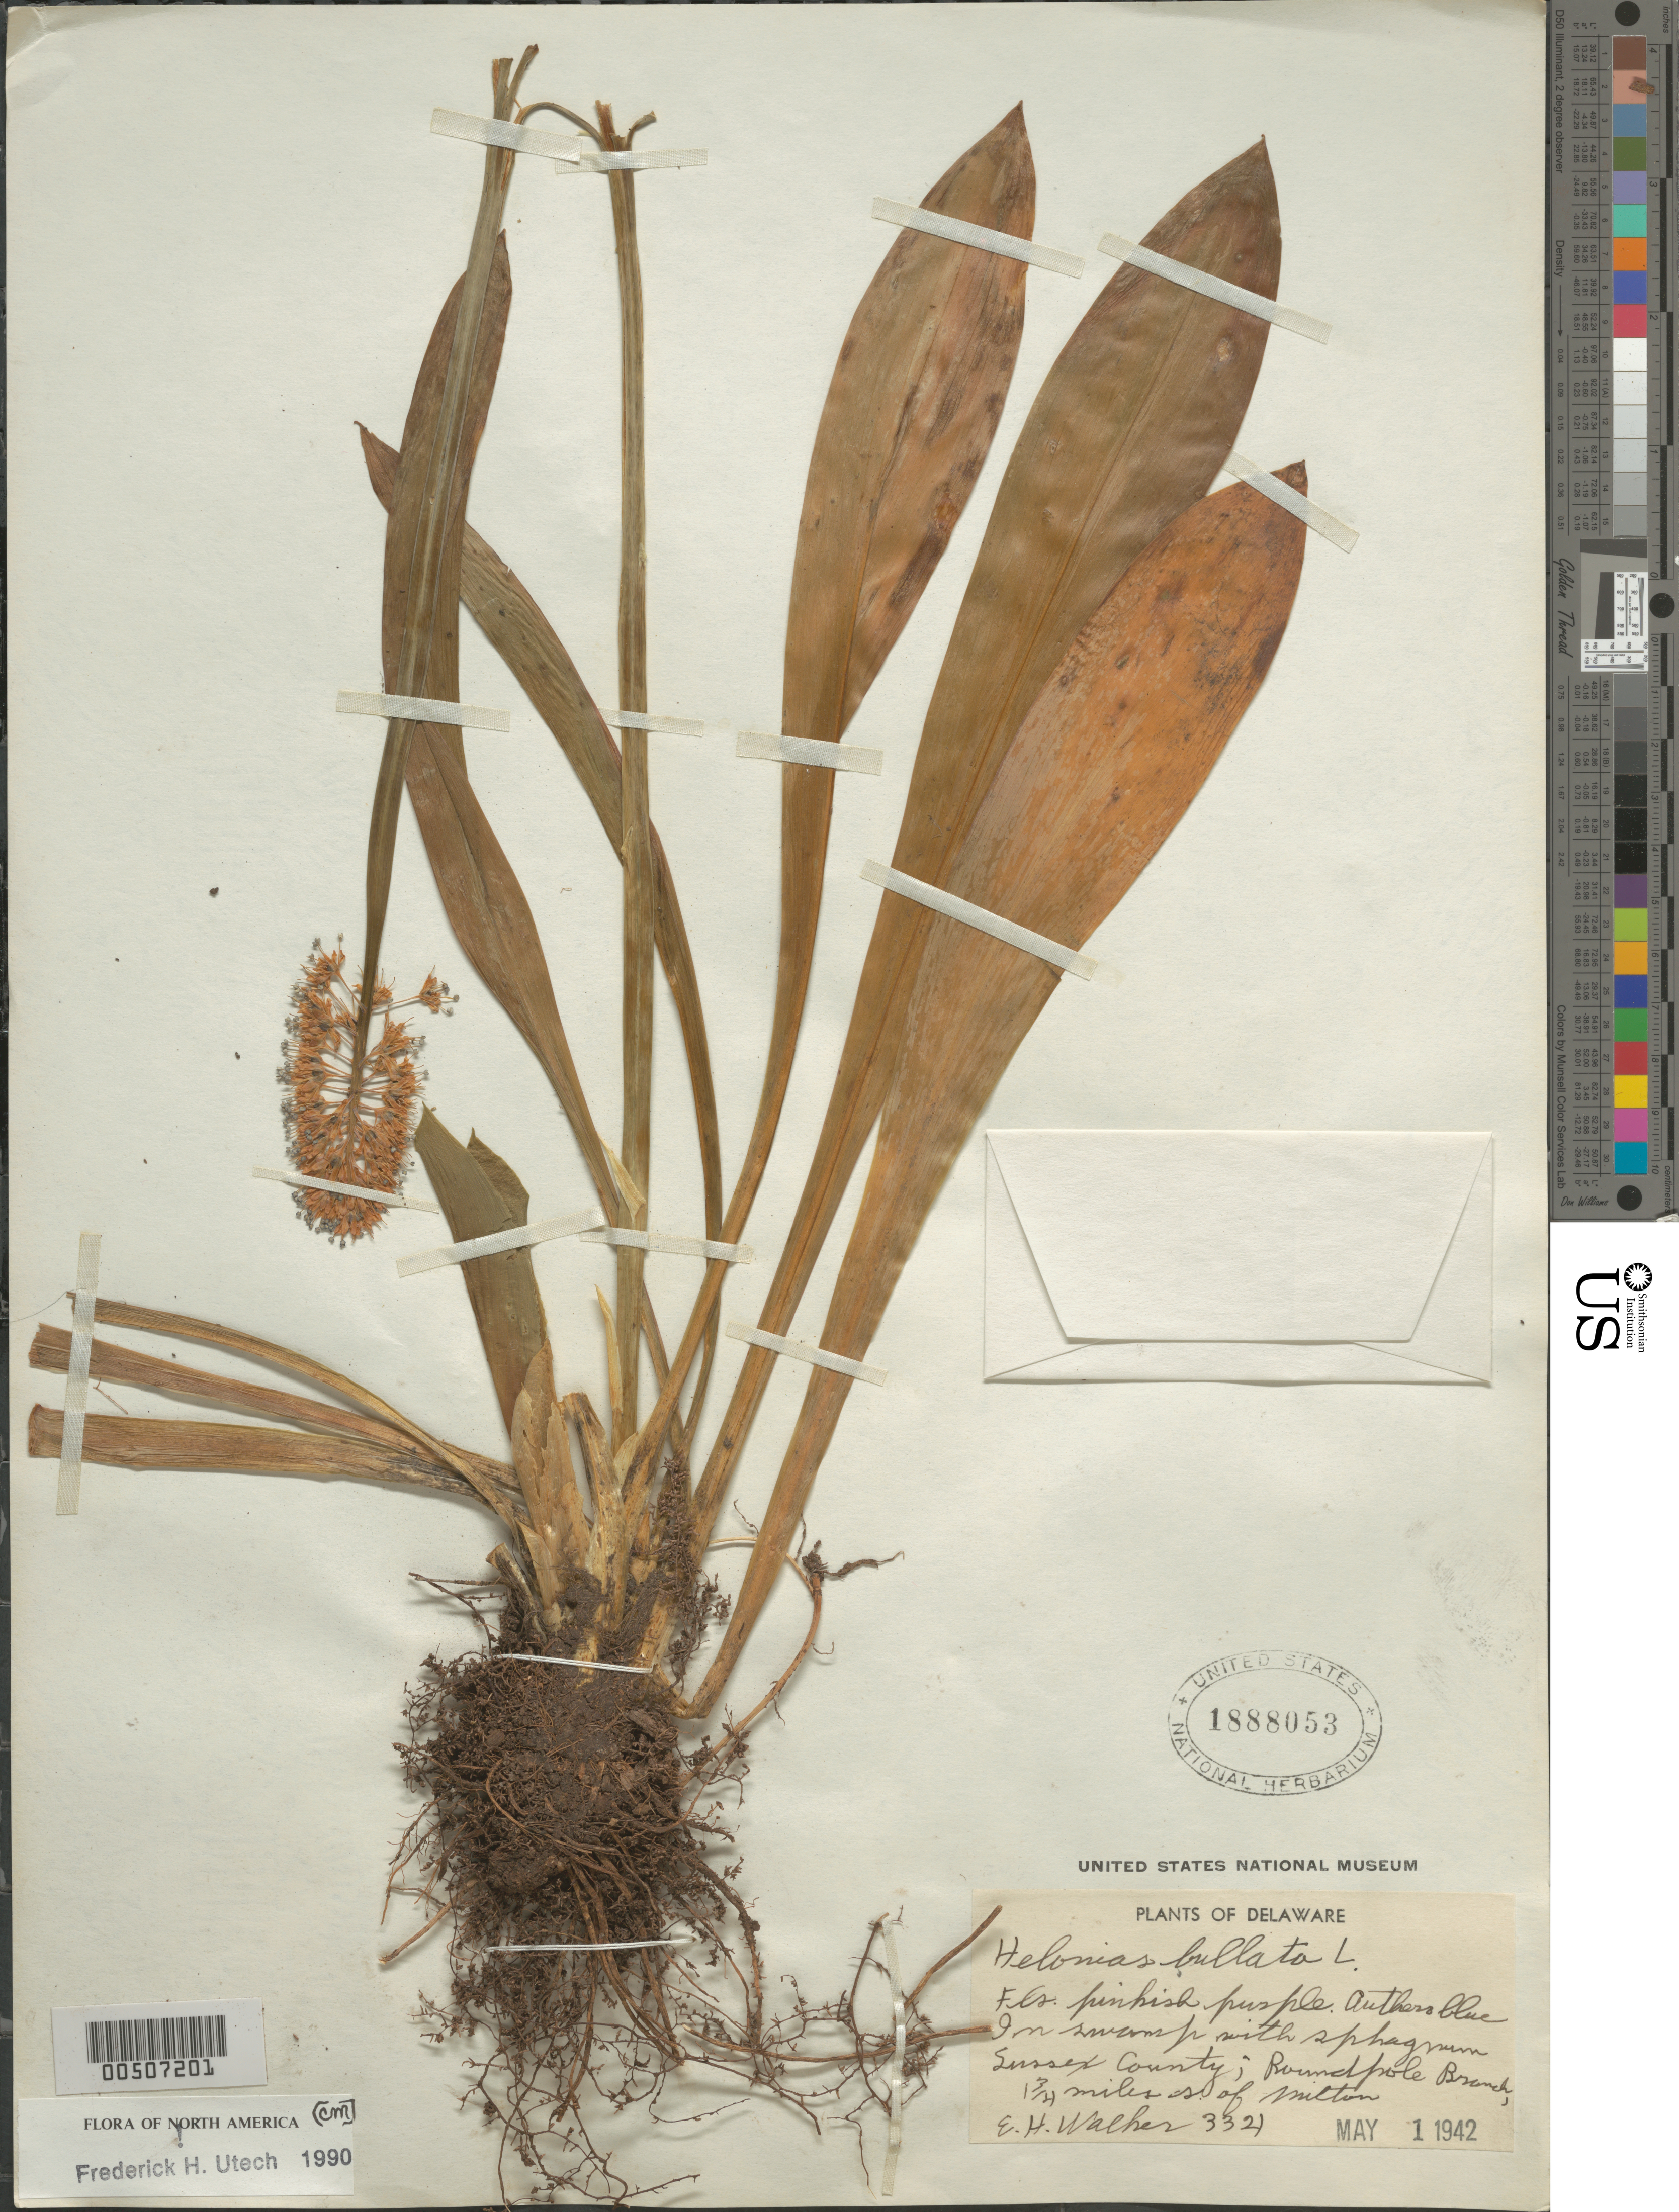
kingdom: Plantae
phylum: Tracheophyta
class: Liliopsida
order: Liliales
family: Melanthiaceae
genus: Helonias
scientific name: Helonias bullata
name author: L.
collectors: E. H. Walker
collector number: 3347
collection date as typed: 01 May 1942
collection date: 1942-05-01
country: United States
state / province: Delaware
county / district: Sussex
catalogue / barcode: US 1888053